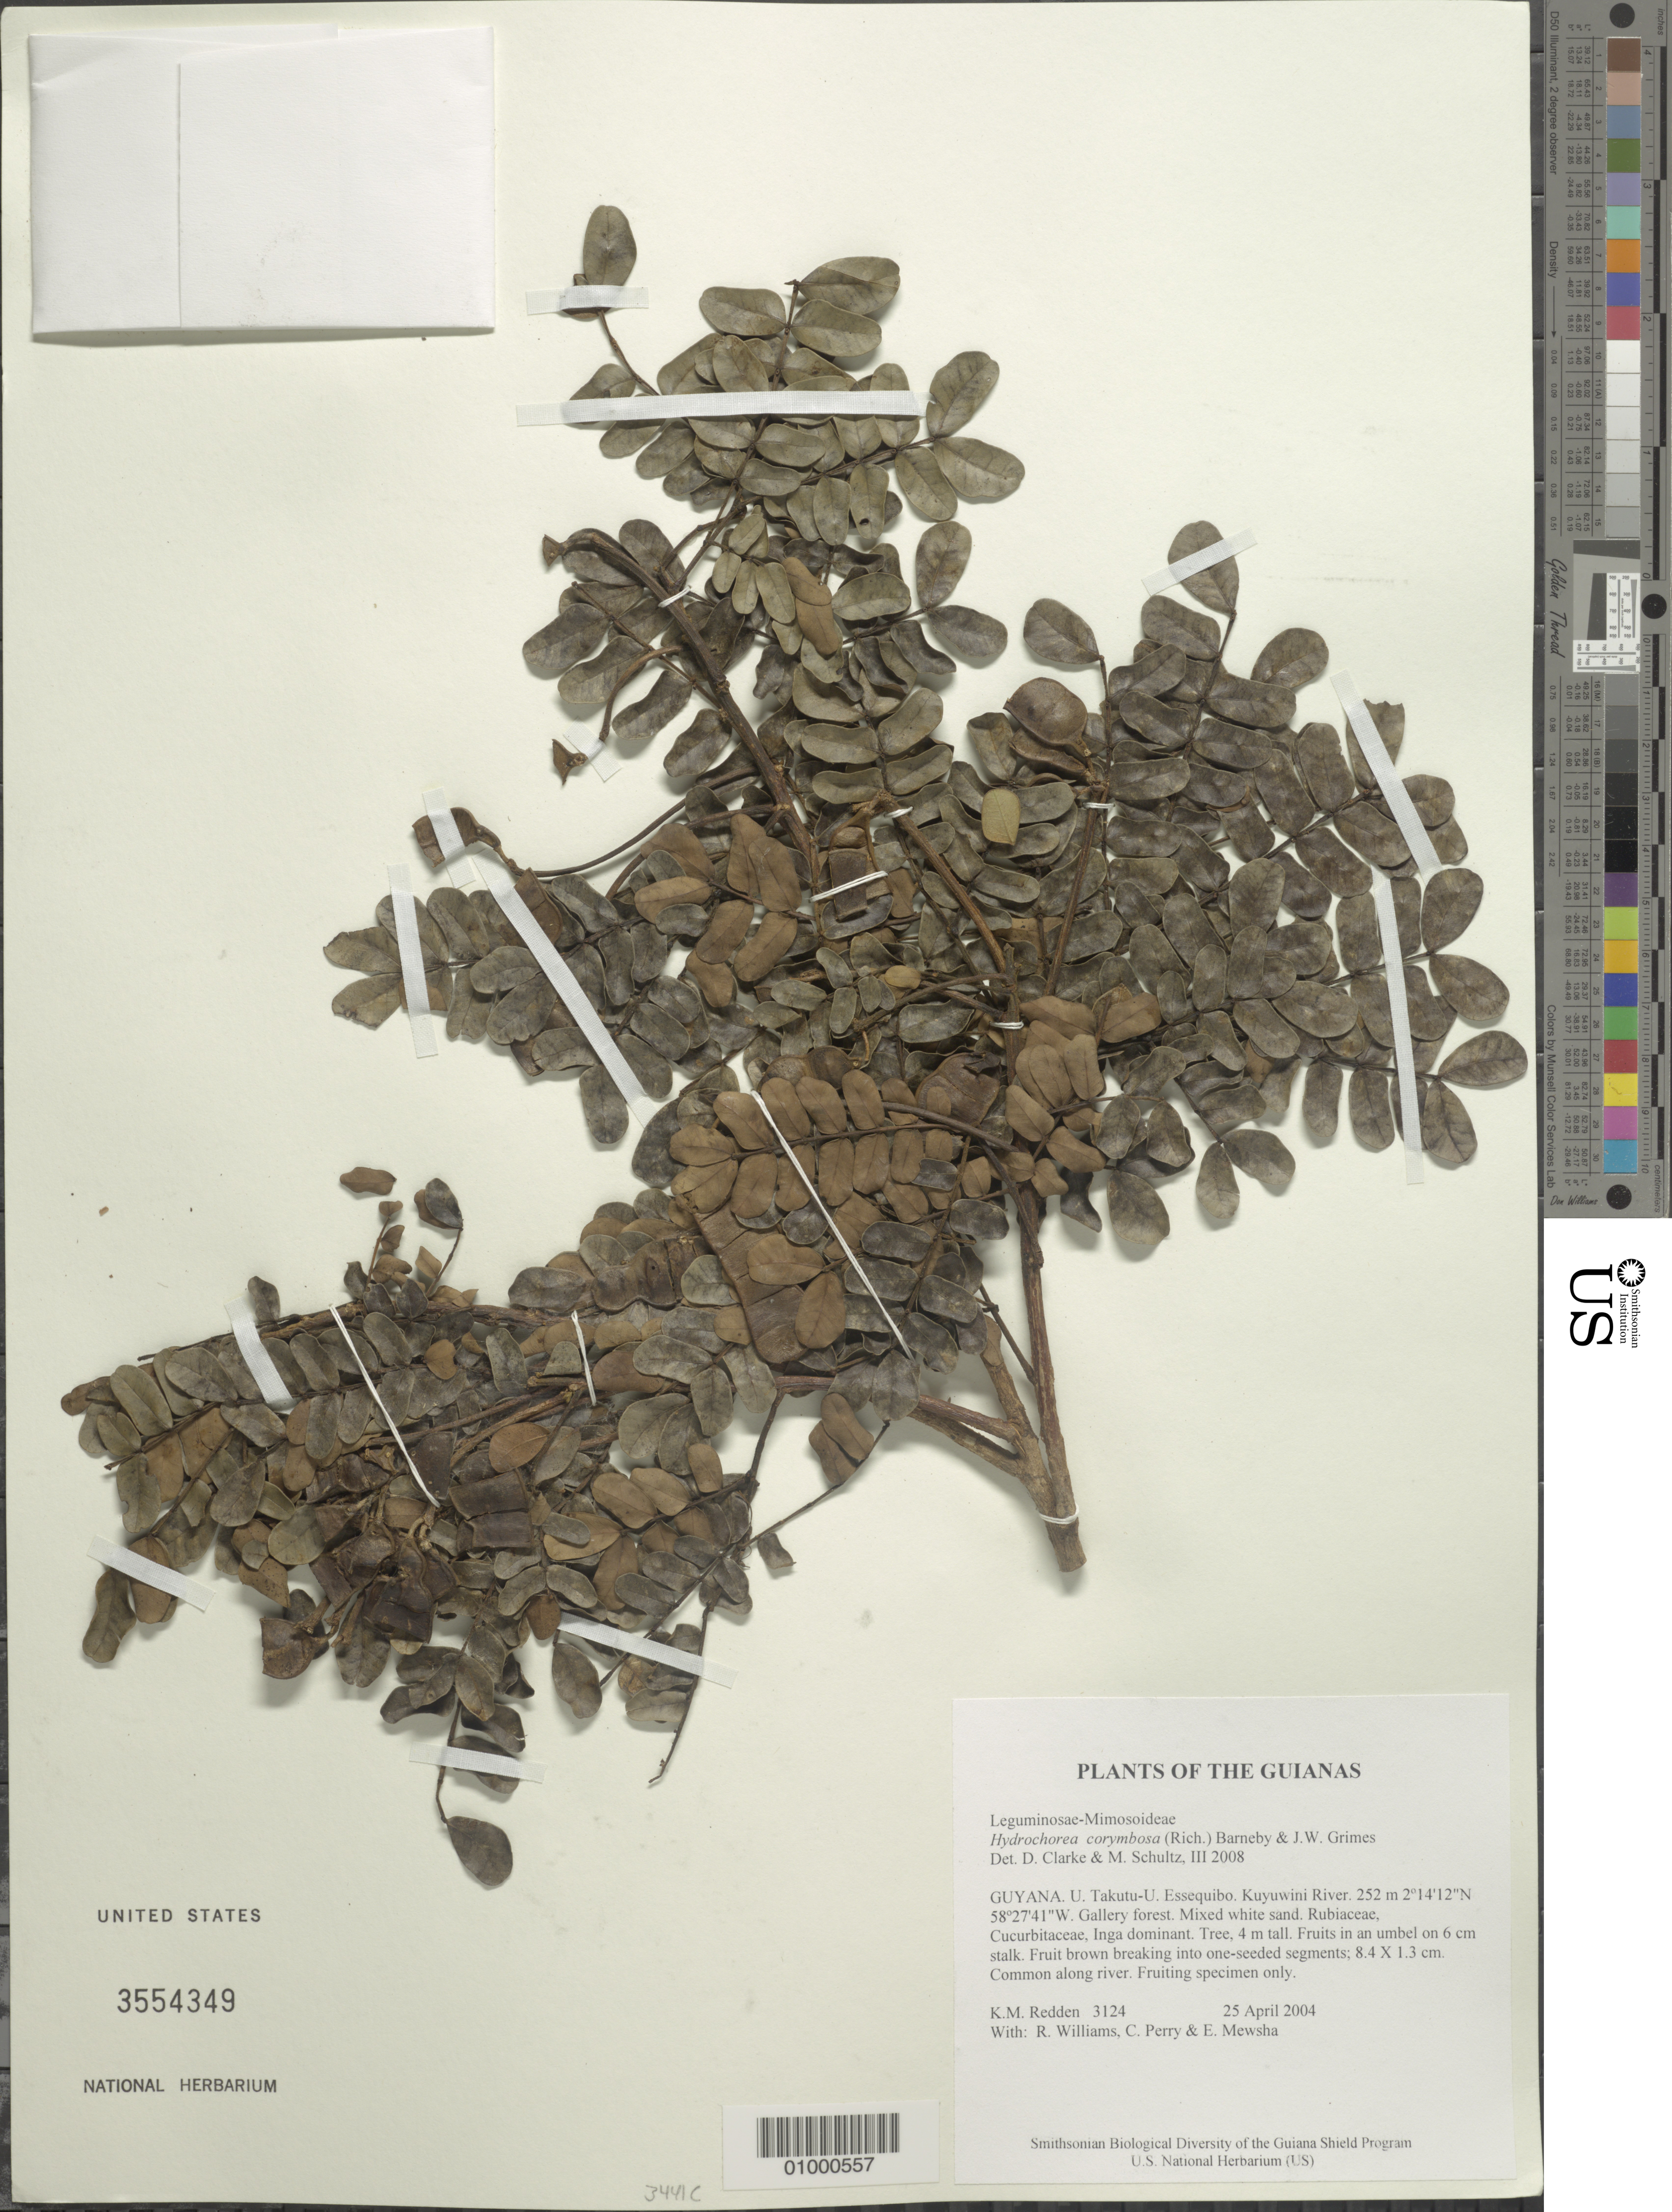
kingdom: Plantae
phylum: Tracheophyta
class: Magnoliopsida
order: Fabales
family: Fabaceae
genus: Hydrochorea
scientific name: Hydrochorea corymbosa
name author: (Rich.) Barneby & J.W. Grimes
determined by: Clarke, H. D.; Schultz, M.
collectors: K. M. Redden, R. Williams, C. Perry & E. Mewsha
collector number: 3124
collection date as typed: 25 April 2004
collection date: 2004-04-25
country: Guyana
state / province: U. Takutu-U. Essequibo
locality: Kuyuwini River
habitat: Gallery forest. Mixed white sand. Rubiaceae, Cucurbitaceae, Inga dominant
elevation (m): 252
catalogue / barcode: US 3554349